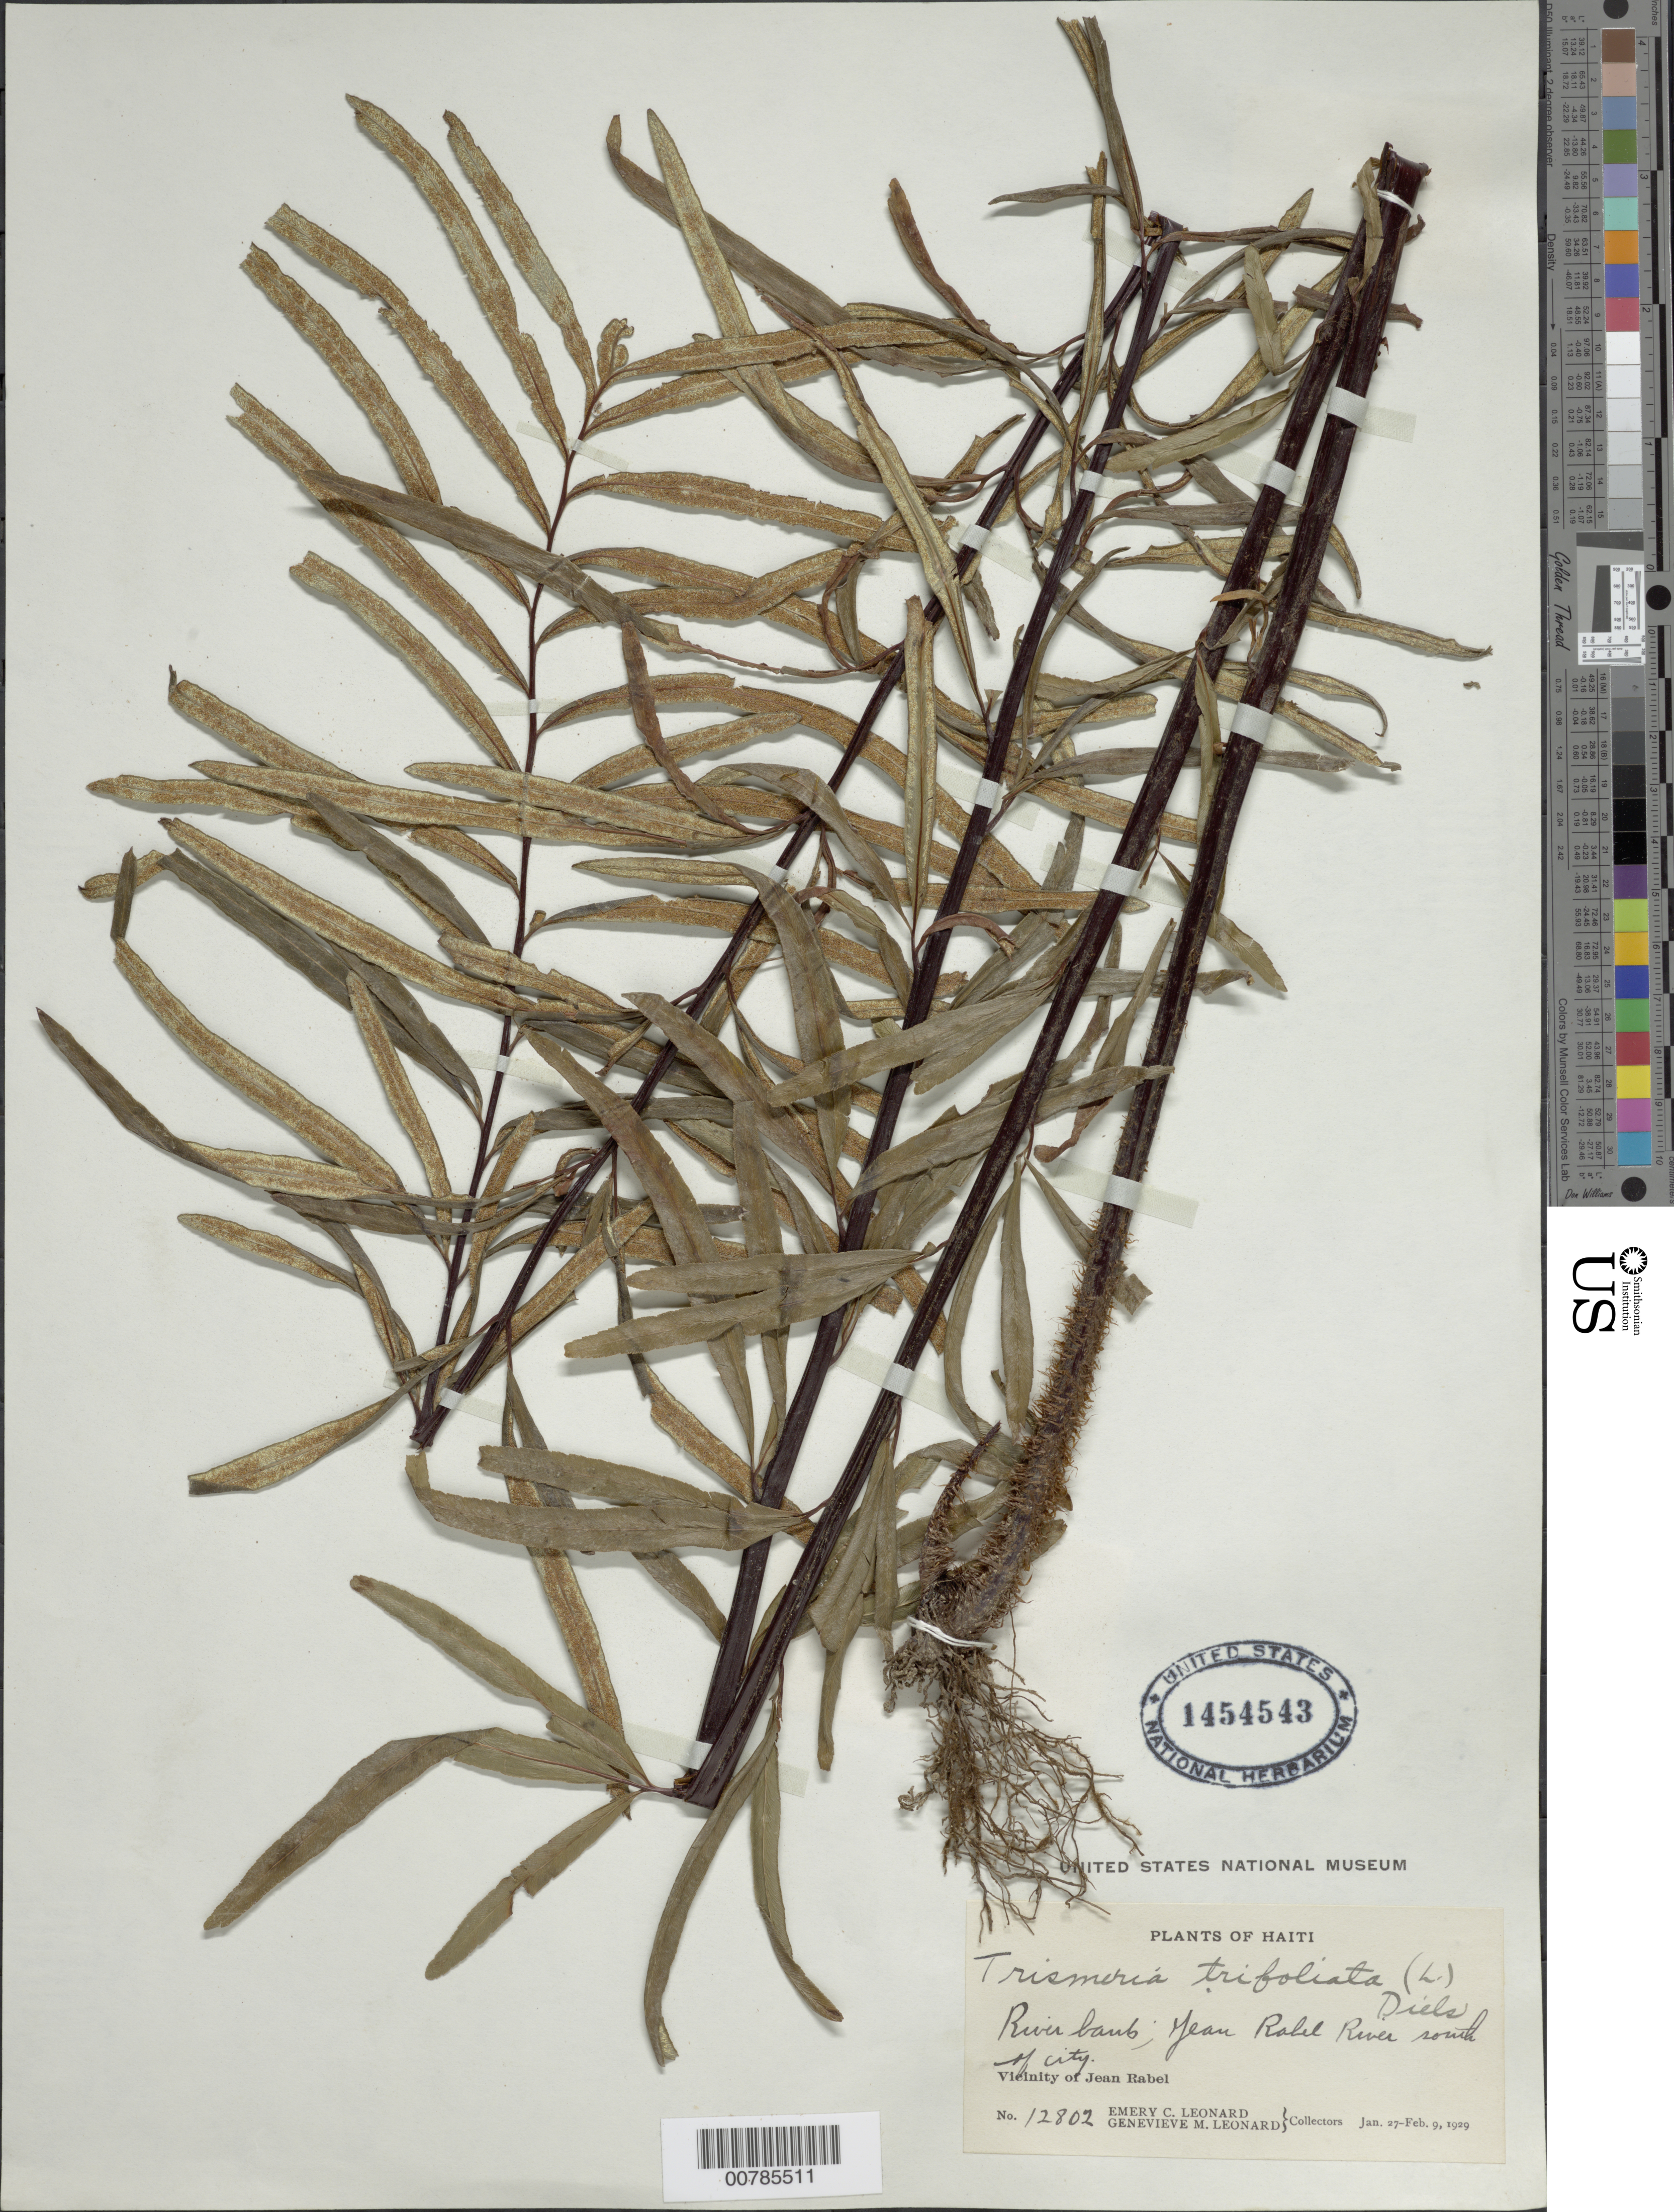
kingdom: Plantae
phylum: Tracheophyta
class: Polypodiopsida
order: Polypodiales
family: Pteridaceae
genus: Pityrogramma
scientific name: Pityrogramma trifoliata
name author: (L.) R.M. Tryon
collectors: E. C. Leonard & G. M. Leonard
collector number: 12802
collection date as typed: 27 Feb 1929 to 09 Feb 1929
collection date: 1929-02-09/1929-02-27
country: Haiti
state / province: Nord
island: Hispaniola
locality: Jean Rabel River, south of city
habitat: River bank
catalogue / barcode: US 1454543